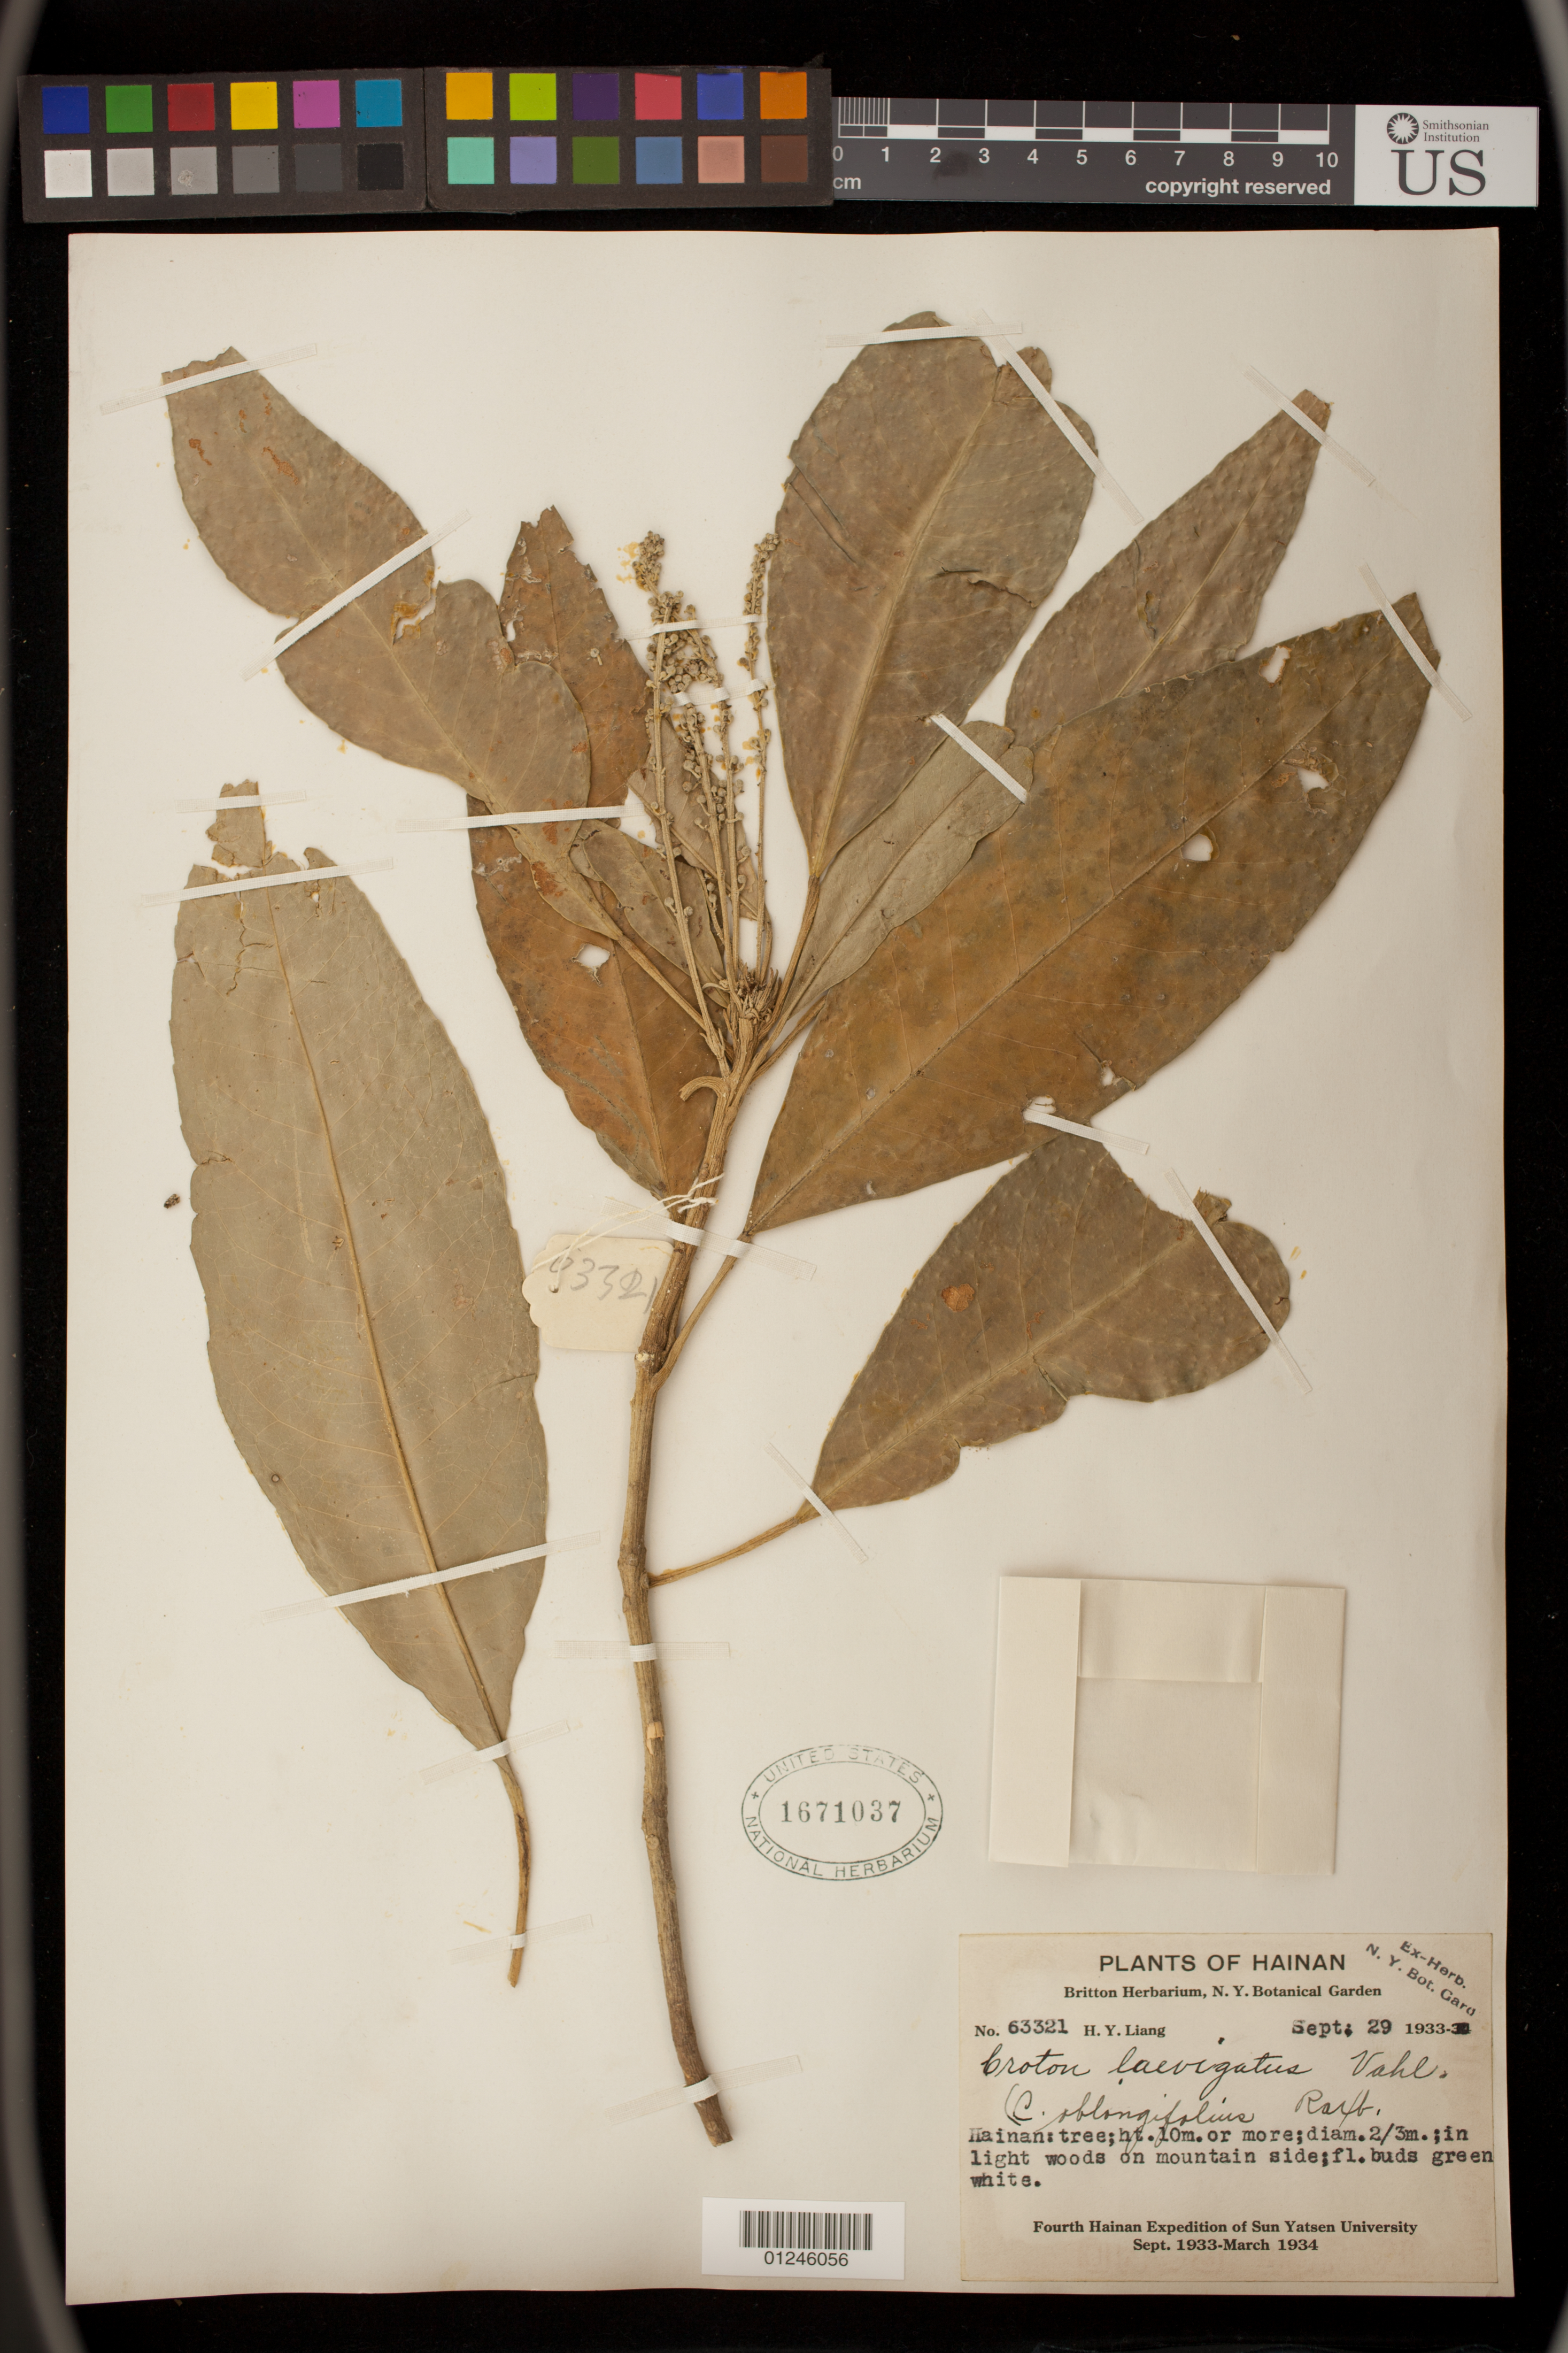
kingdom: Plantae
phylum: Tracheophyta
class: Magnoliopsida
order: Malpighiales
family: Euphorbiaceae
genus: Croton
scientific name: Croton laevigatus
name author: Vahl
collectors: H. Y. Liang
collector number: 63321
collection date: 1933-09-29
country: China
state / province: Hainan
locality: Hainan: in light woods on mountain side.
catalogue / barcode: US 1671037